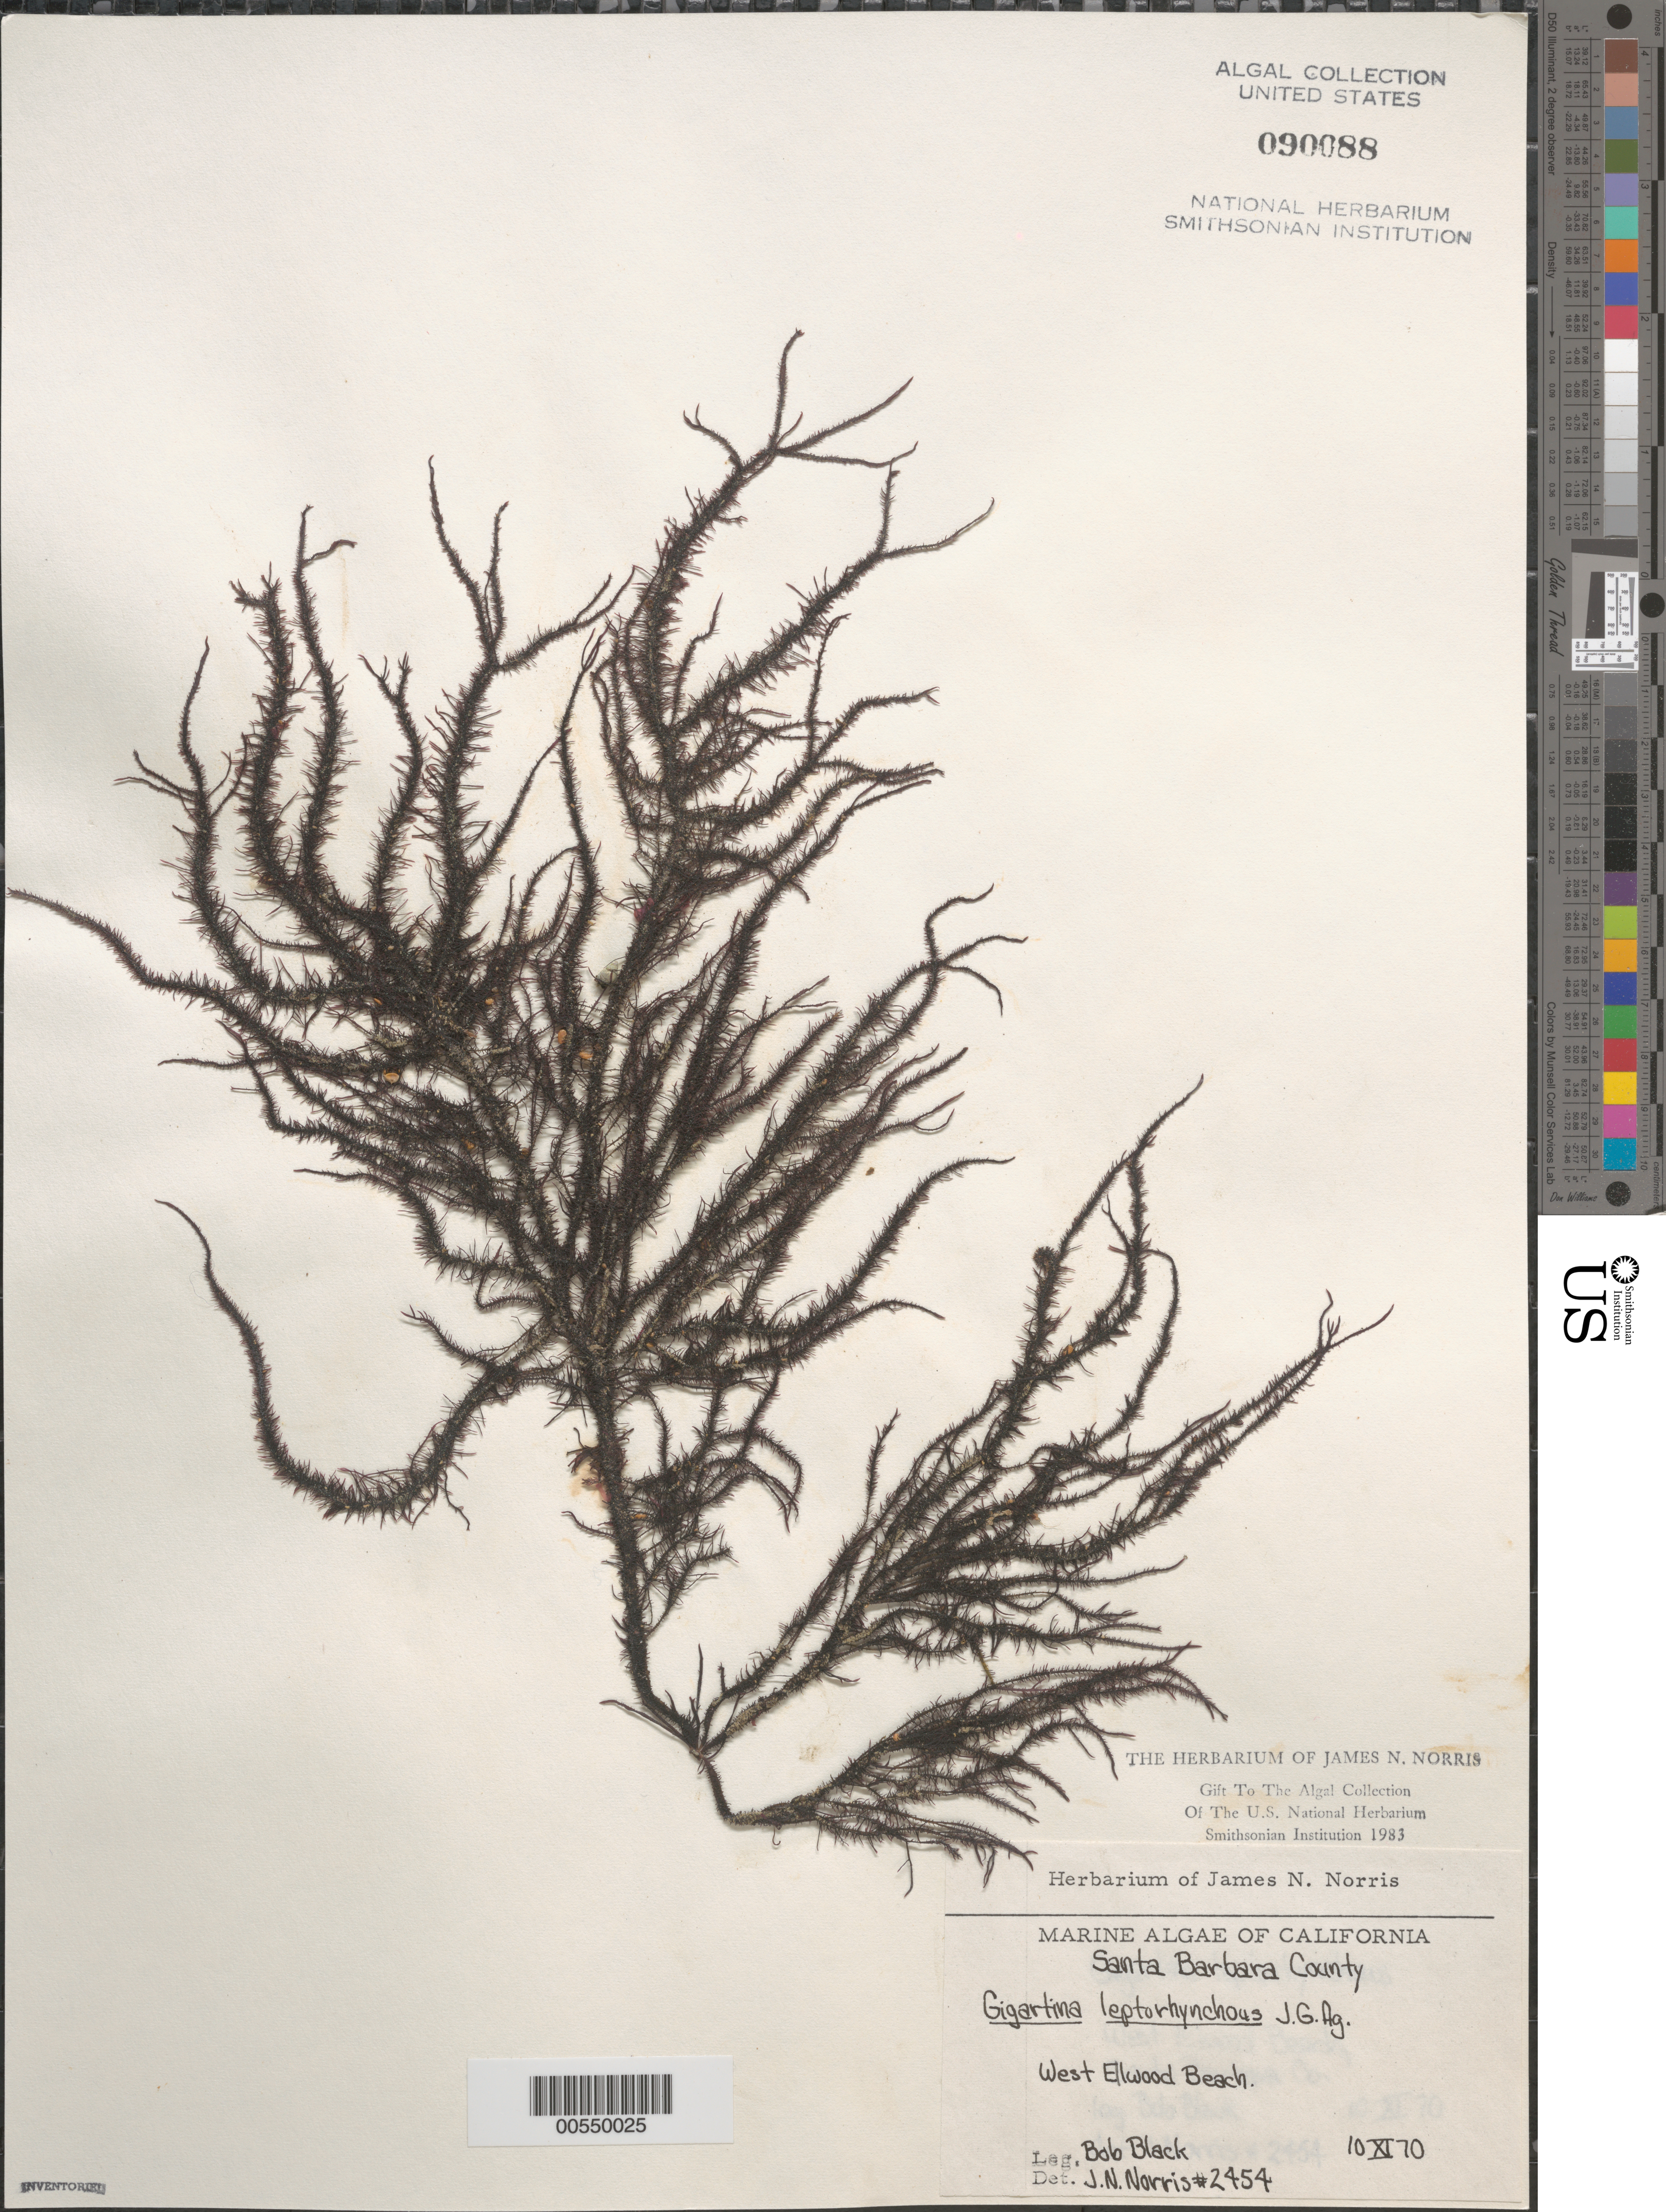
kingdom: Plantae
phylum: Rhodophyta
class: Florideophyceae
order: Gigartinales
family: Gigartinaceae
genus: Mazzaella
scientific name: Mazzaella leptorhynchos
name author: (J. Agardh) Leister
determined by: Algae name updating Project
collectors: R. Black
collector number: JN-2454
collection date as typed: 10 Nov 1970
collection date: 1970-11-10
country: United States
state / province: California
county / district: Santa Barbara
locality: West Ellwood Beach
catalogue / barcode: US 90088